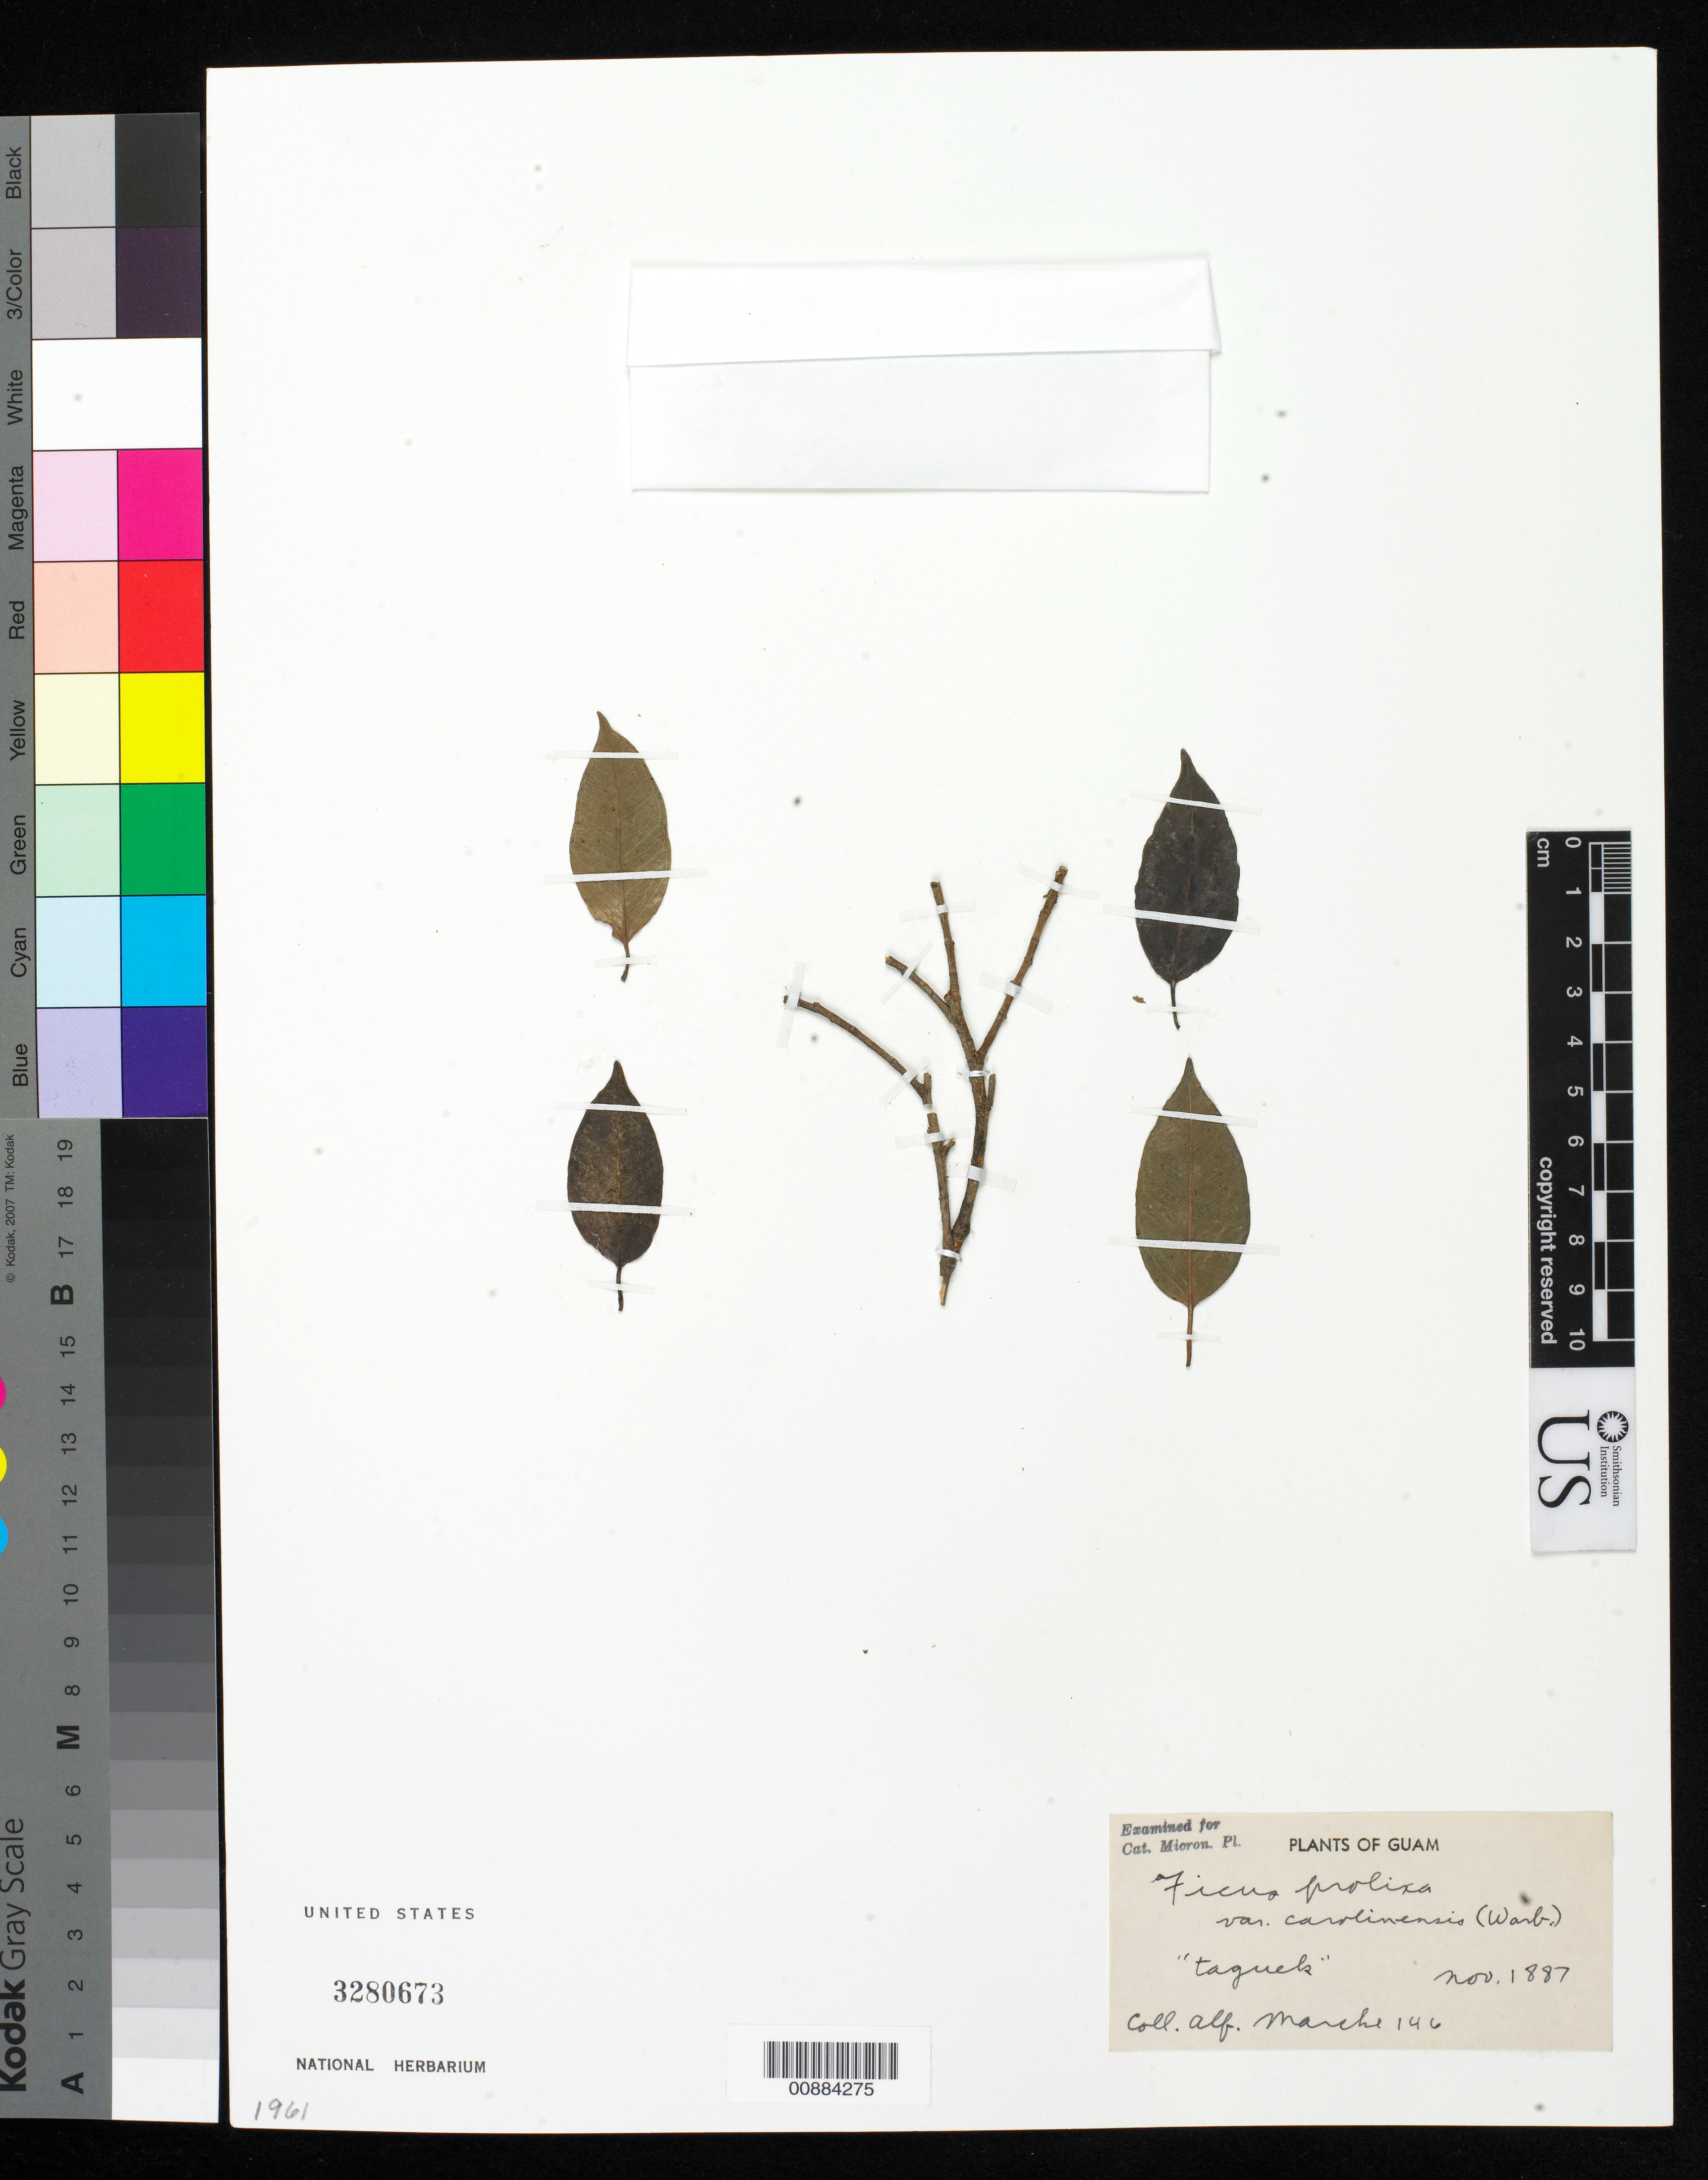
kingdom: Plantae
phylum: Tracheophyta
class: Magnoliopsida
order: Rosales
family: Moraceae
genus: Ficus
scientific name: Ficus prolixa var. carolinensis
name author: (Warb.) Fosberg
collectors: A. Marche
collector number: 146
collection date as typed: Nov 1887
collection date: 1887-11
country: Guam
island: Guam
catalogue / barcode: US 3280673